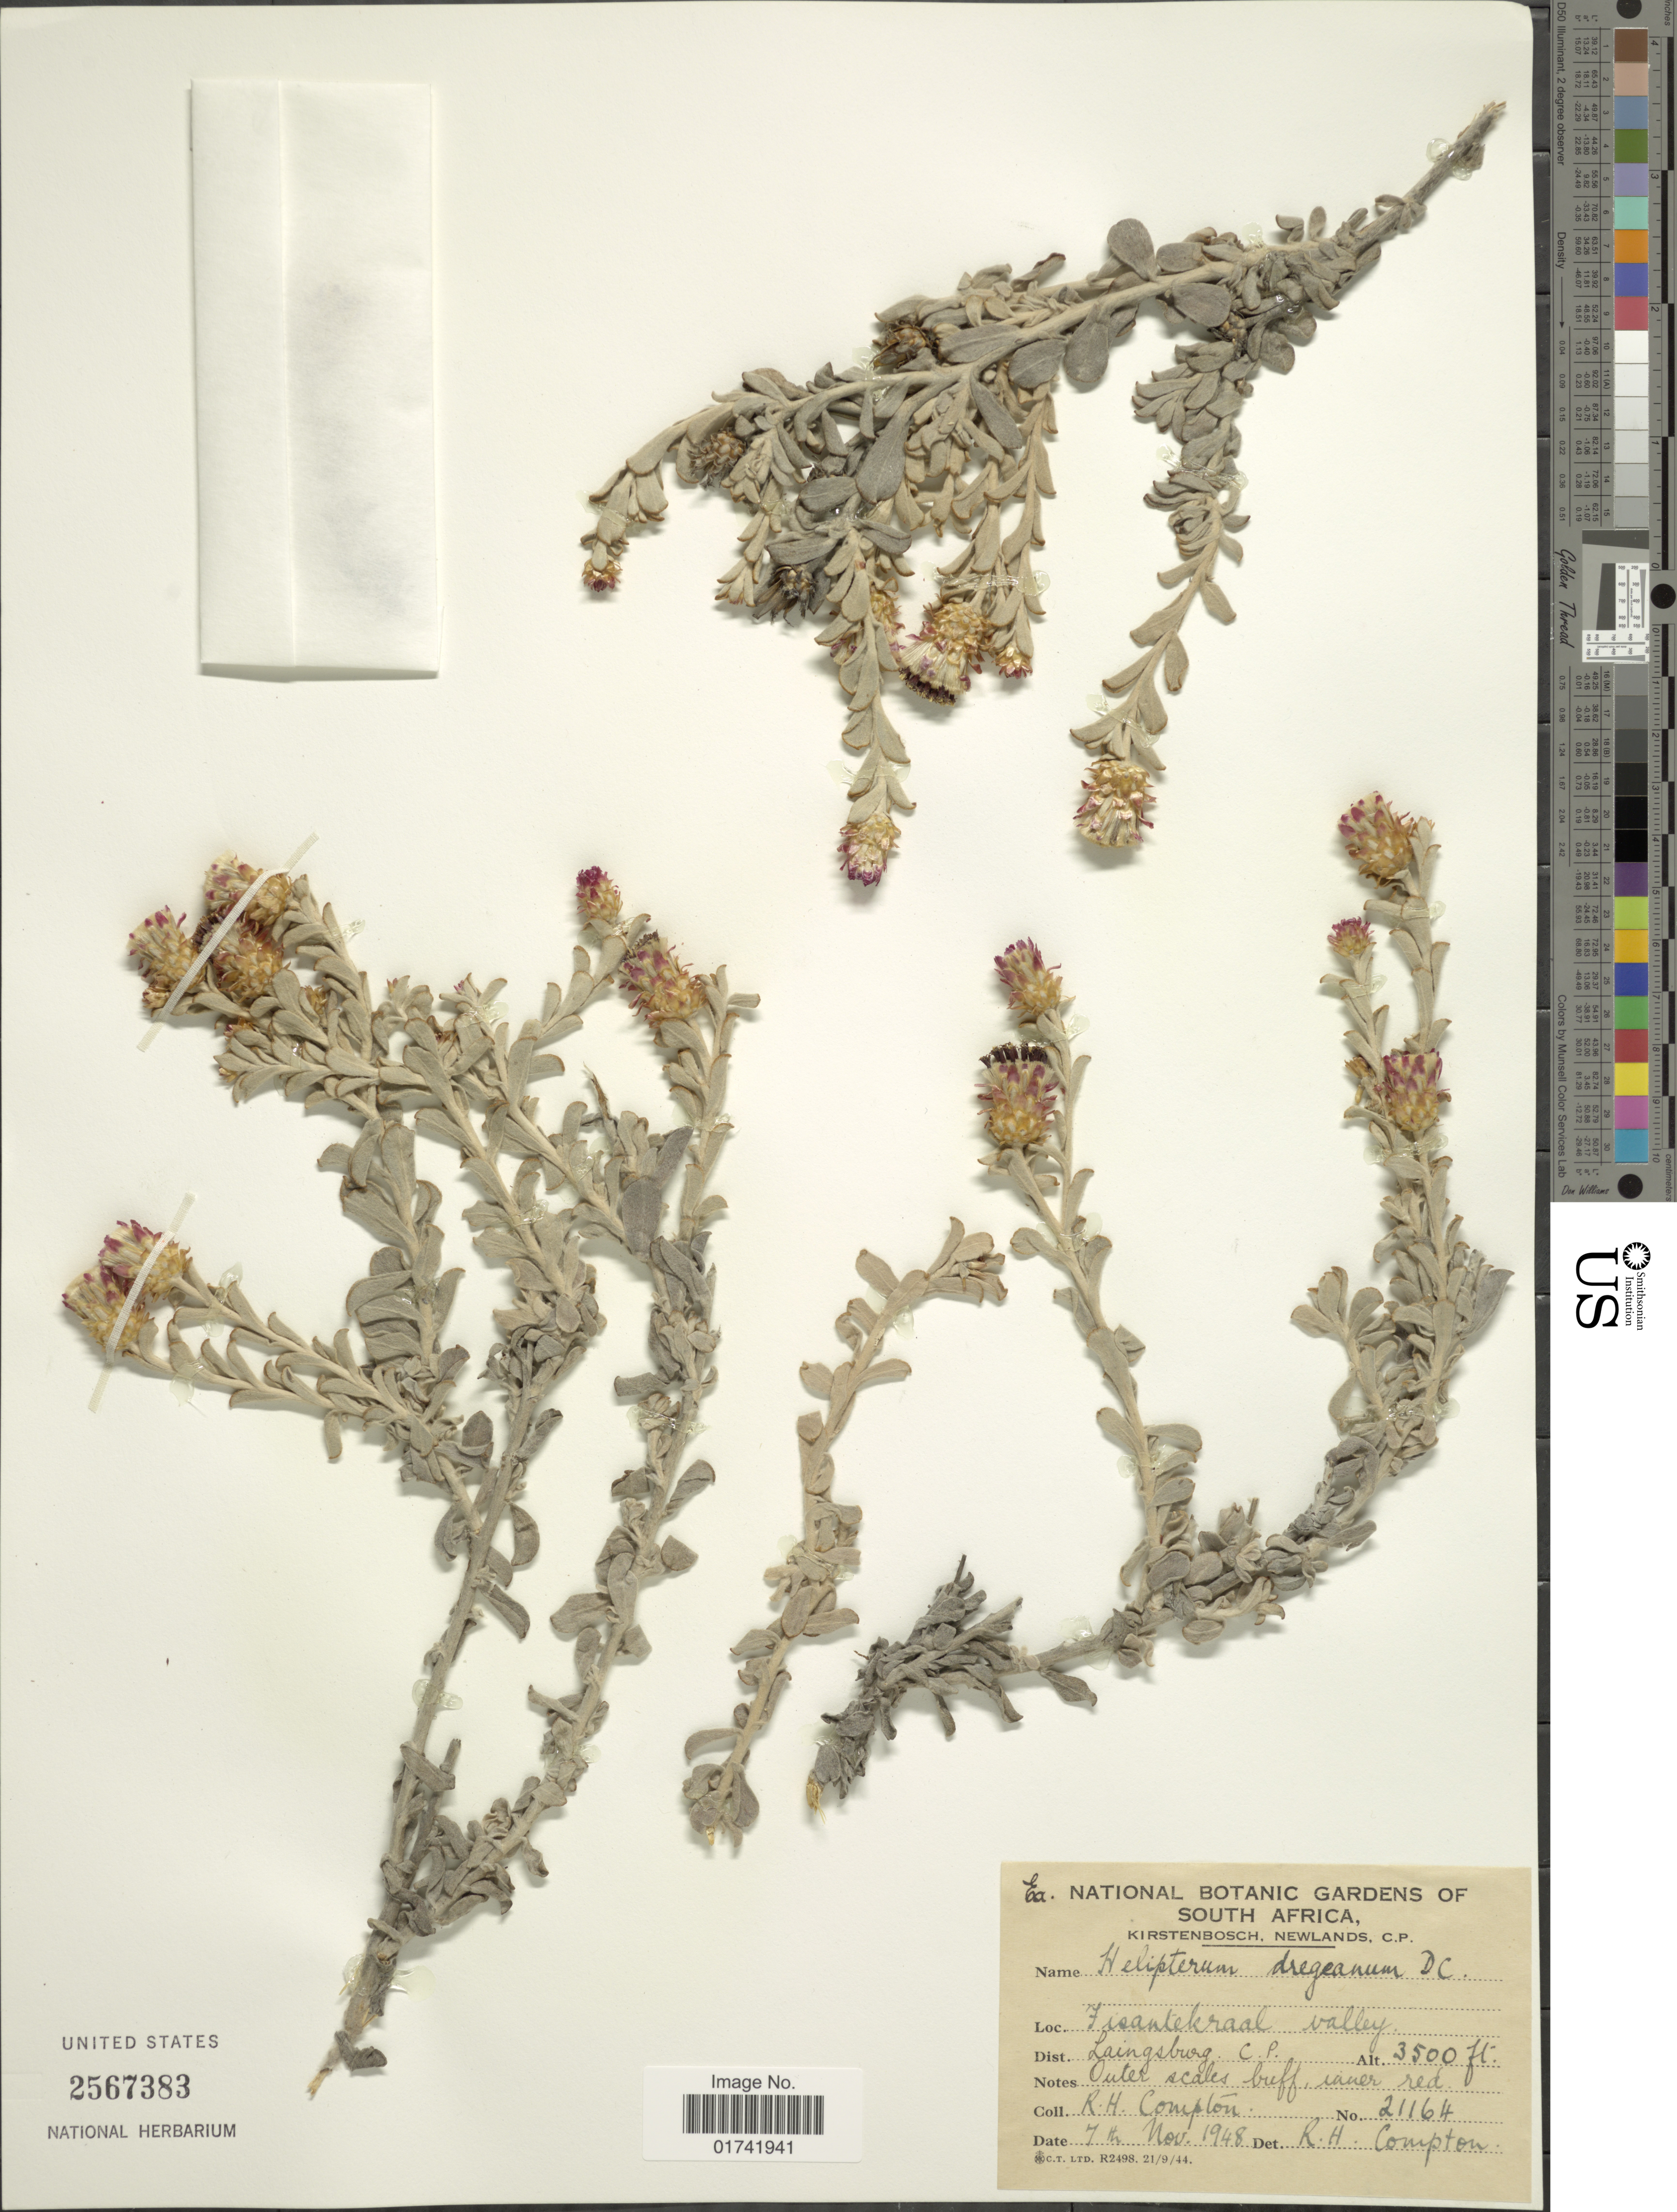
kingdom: Plantae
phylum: Tracheophyta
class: Magnoliopsida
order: Asterales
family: Asteraceae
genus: Helipterum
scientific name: Helipterum dregeanum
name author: DC.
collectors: R. H. Compton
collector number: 21164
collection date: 1948-11-07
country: South Africa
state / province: Western Cape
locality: Laingsburg C.P.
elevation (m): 1067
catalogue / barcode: US 2567383